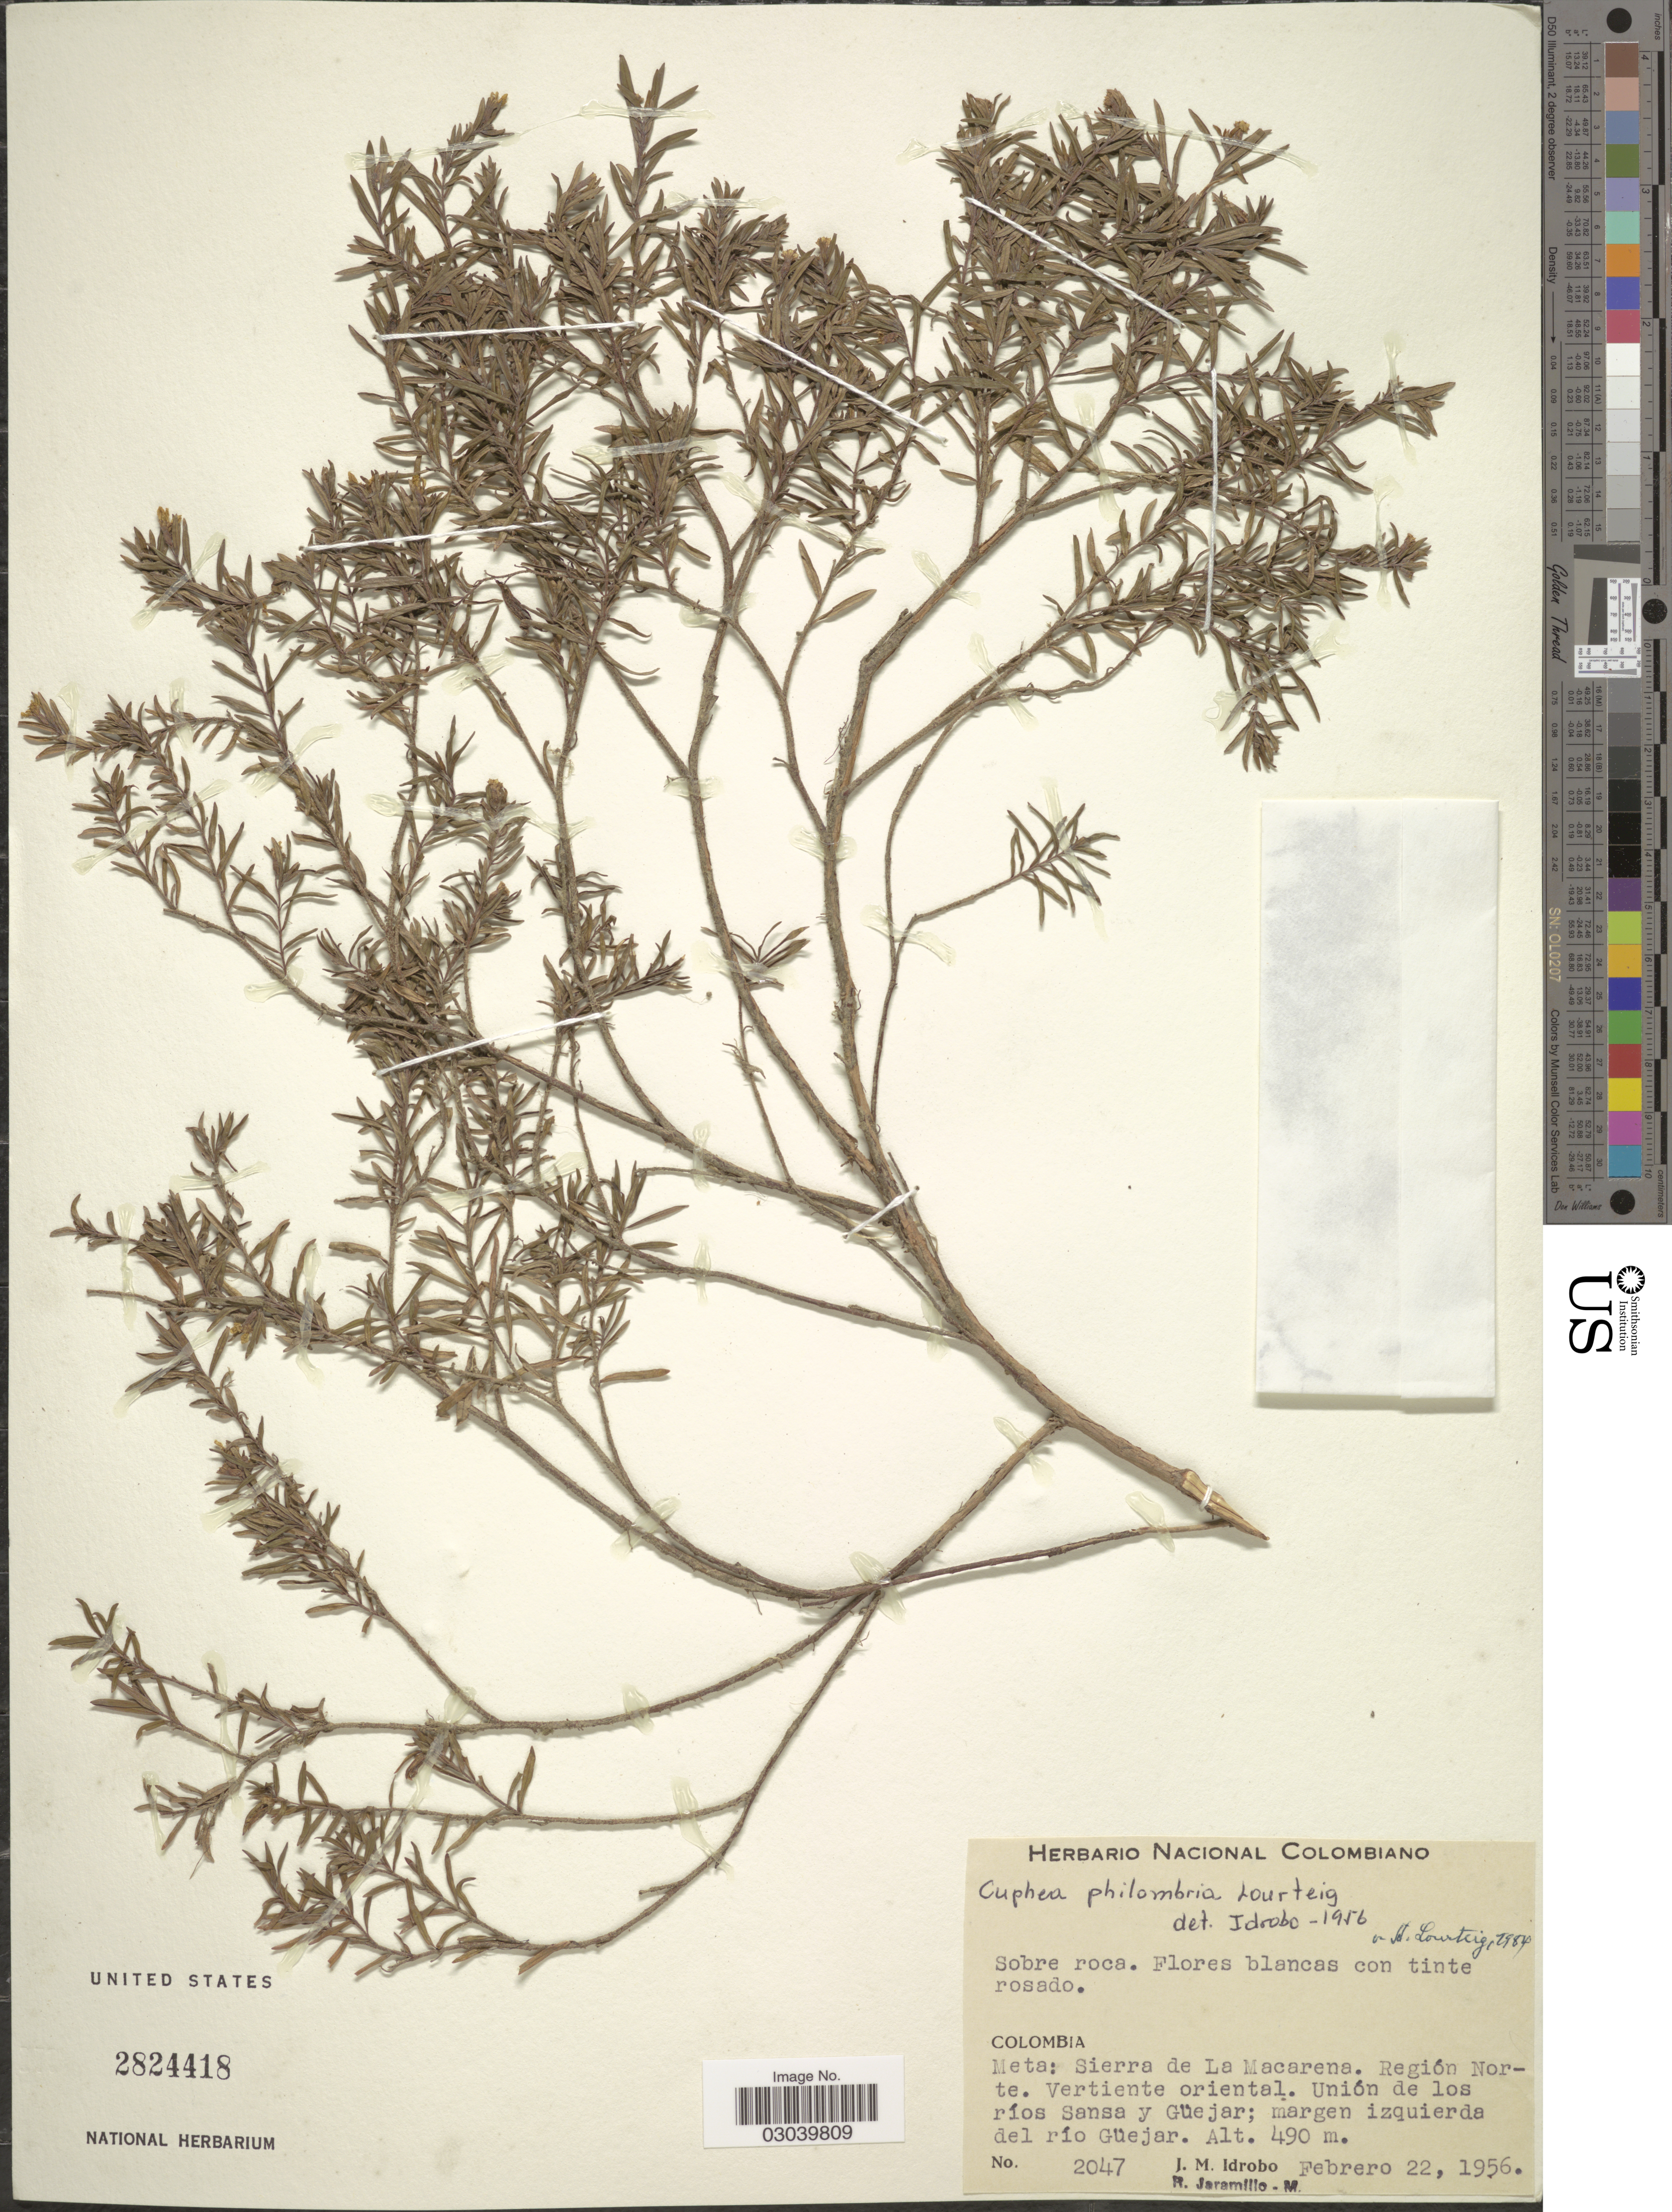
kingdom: Plantae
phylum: Tracheophyta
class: Magnoliopsida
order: Myrtales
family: Lythraceae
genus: Cuphea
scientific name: Cuphea philombria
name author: Lourteig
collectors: J. M. Idrobo & R. Jaramillo M.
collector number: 2047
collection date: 1956-02-22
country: Colombia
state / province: Meta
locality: Sierra de La Macarena. Región Norte. Vertiente oriental. Unión de los ríos Sansa y Güejar; margen izquierda del río Güejar.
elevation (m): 490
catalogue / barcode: US 2824418